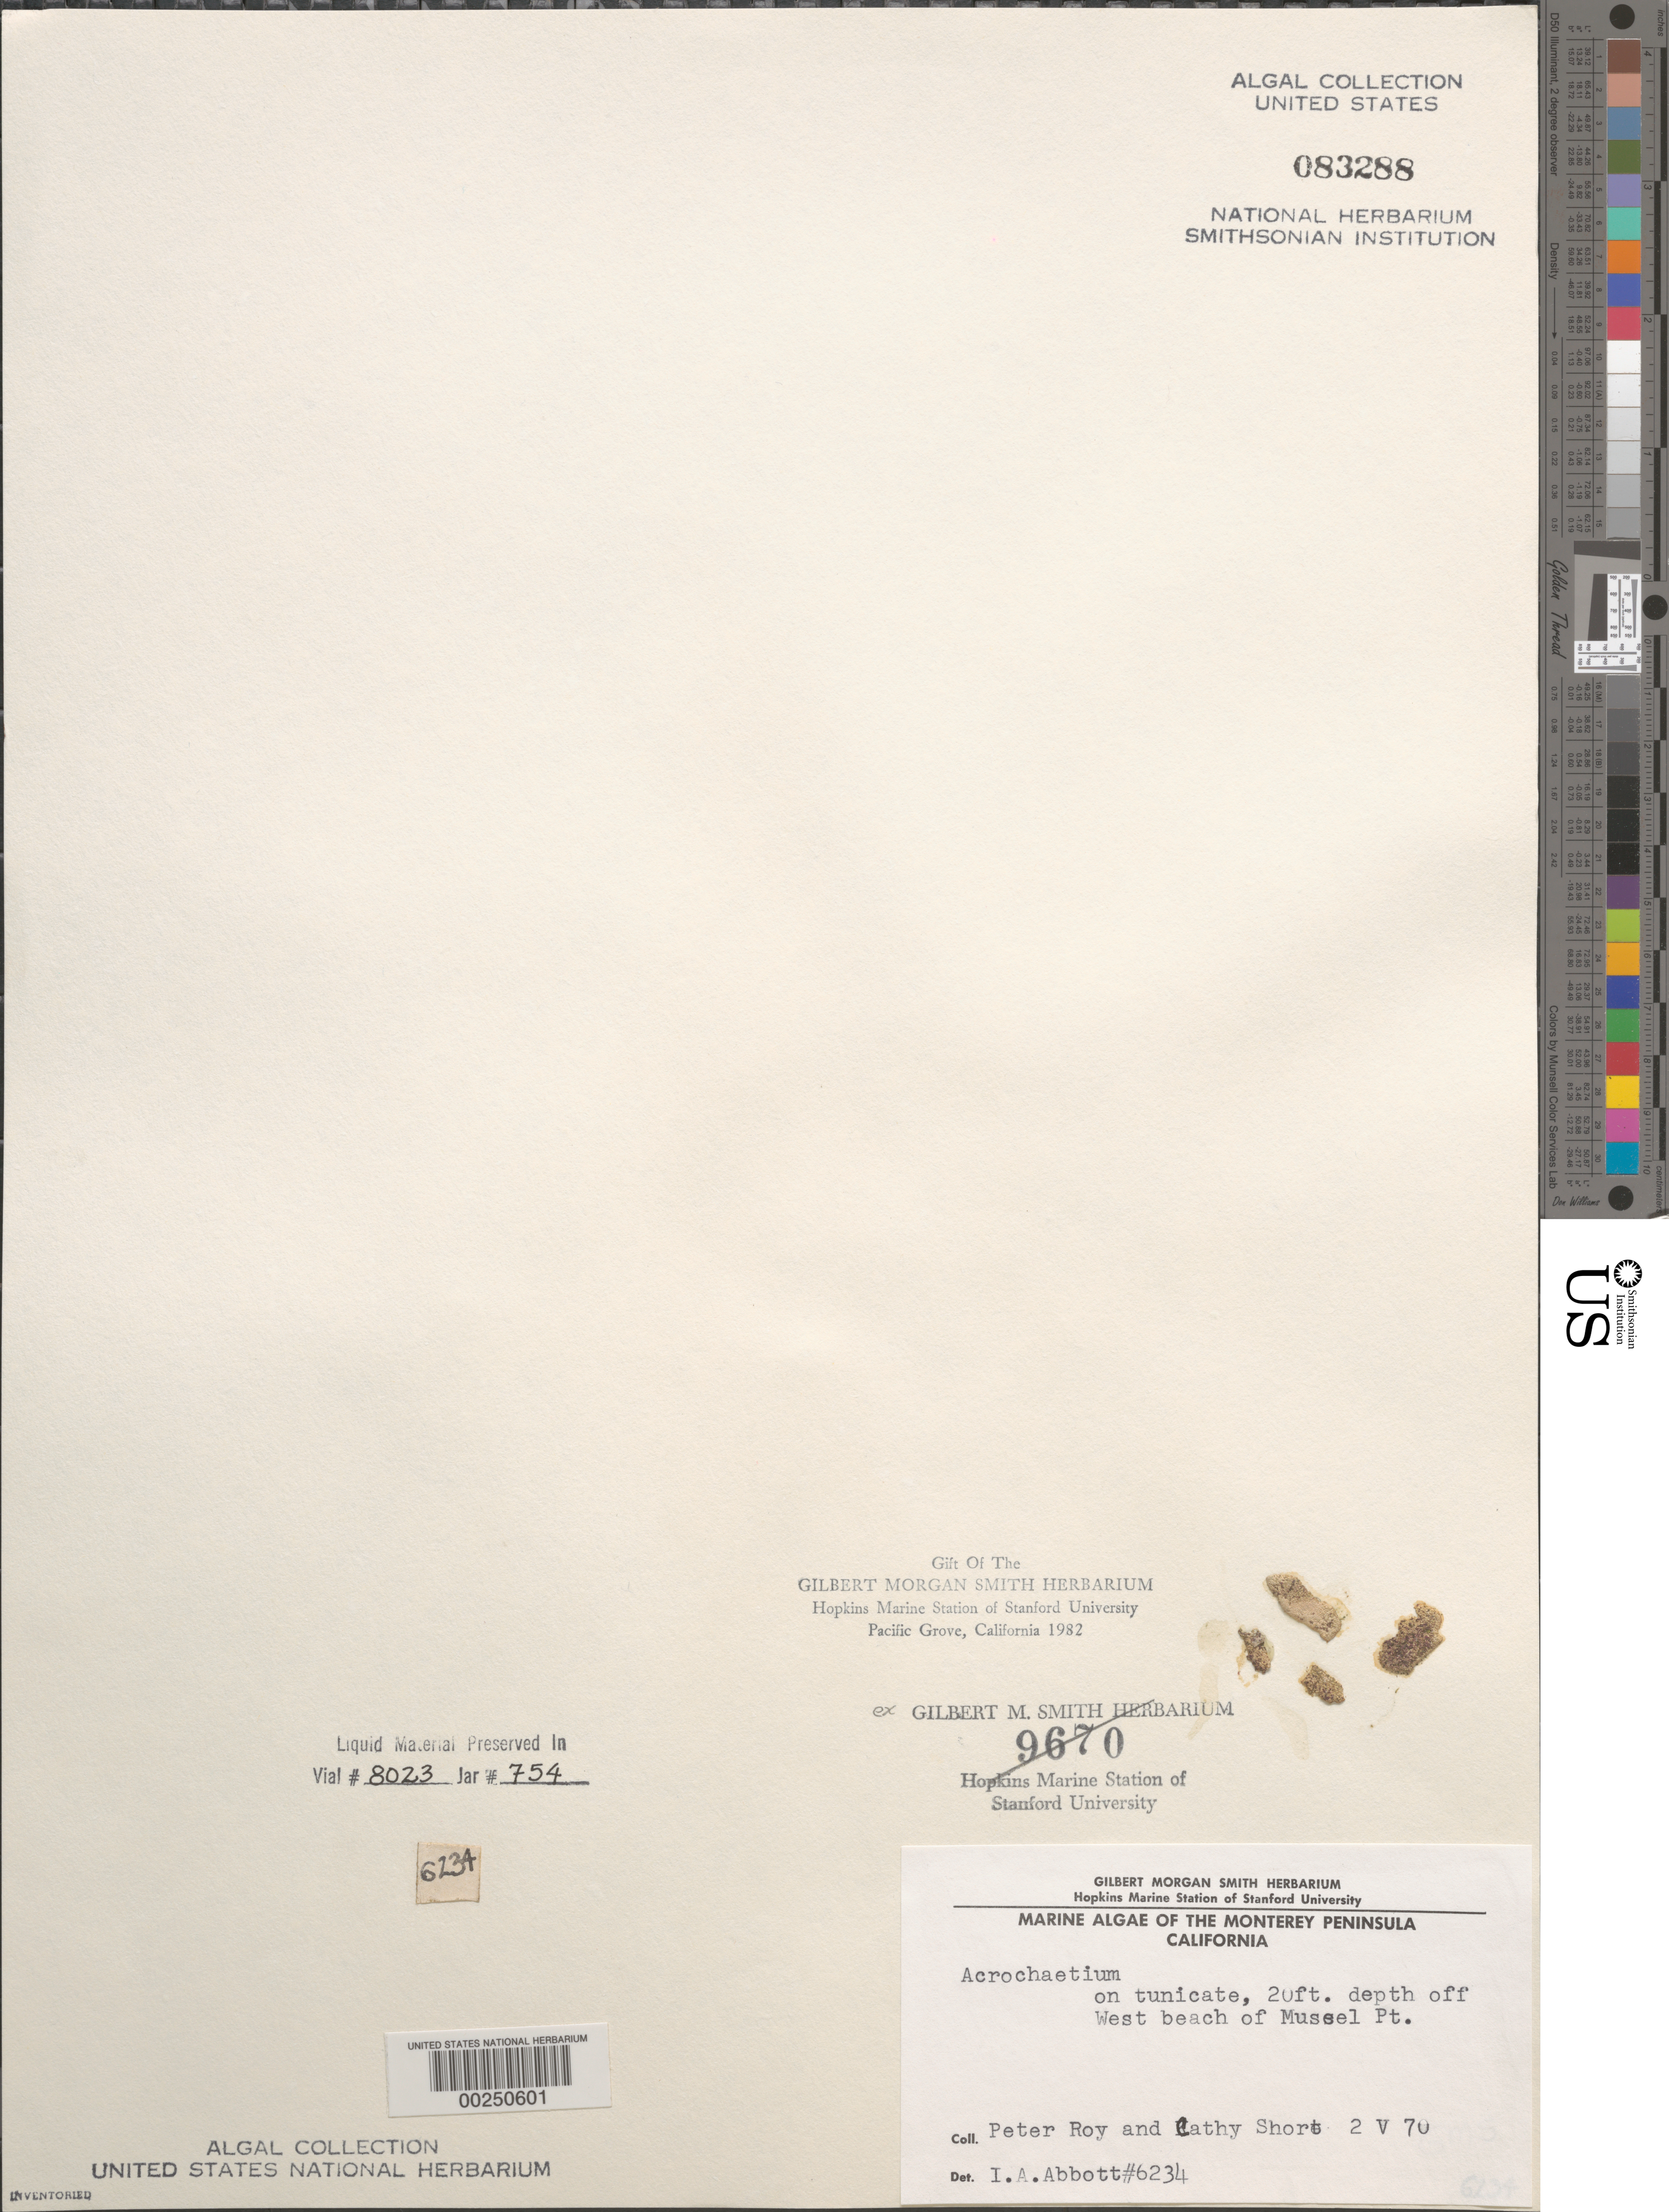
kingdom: Plantae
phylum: Rhodophyta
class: Florideophyceae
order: Acrochaetiales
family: Acrochaetiaceae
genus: Acrochaetium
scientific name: Acrochaetium sp.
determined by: Abbott, Isabella A.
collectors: P. Roy & C. Short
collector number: IAA 6234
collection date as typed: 02 May 1970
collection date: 1970-05-02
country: United States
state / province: California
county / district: Monterey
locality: Off west beach of Mussel Point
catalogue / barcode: US 83288